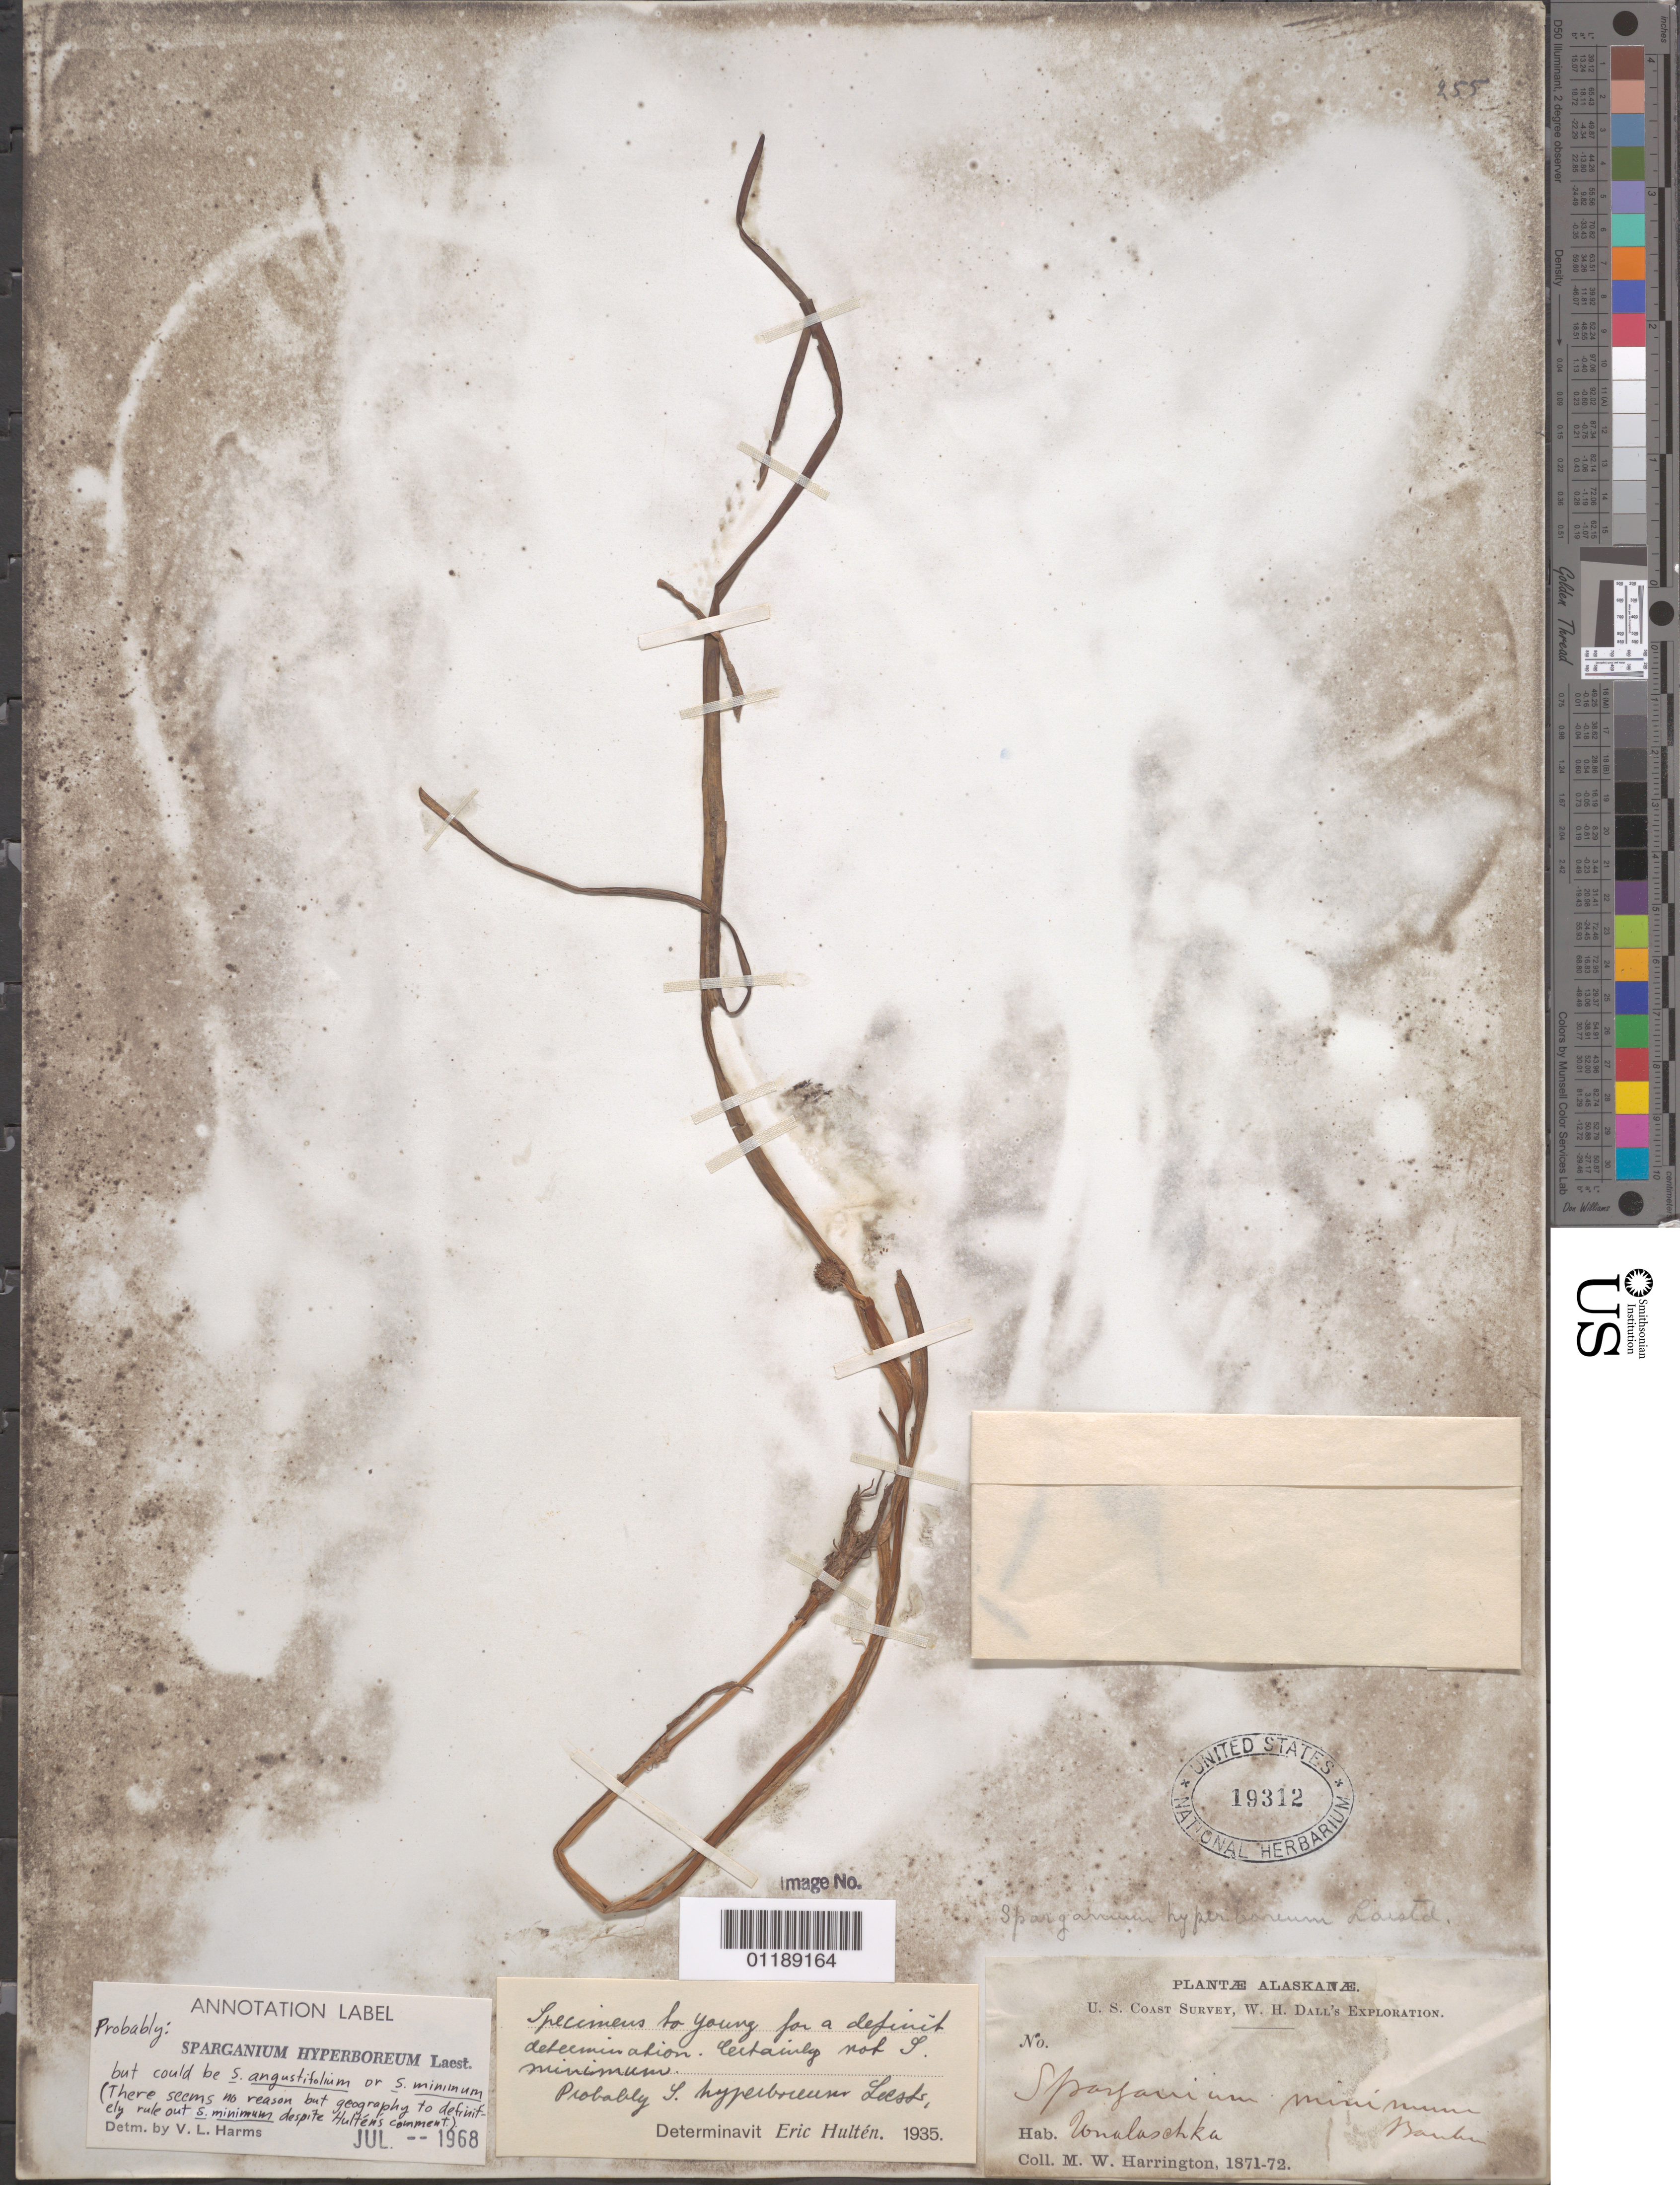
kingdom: Plantae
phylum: Tracheophyta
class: Liliopsida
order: Poales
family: Typhaceae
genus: Sparganium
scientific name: Sparganium hyperboreum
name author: Beurl. ex Laest.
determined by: Harms, V. L.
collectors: M. W. Harrington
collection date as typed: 1871 to -- --- 1872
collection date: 1871/1872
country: United States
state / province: Alaska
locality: Unalaska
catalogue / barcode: US 19312